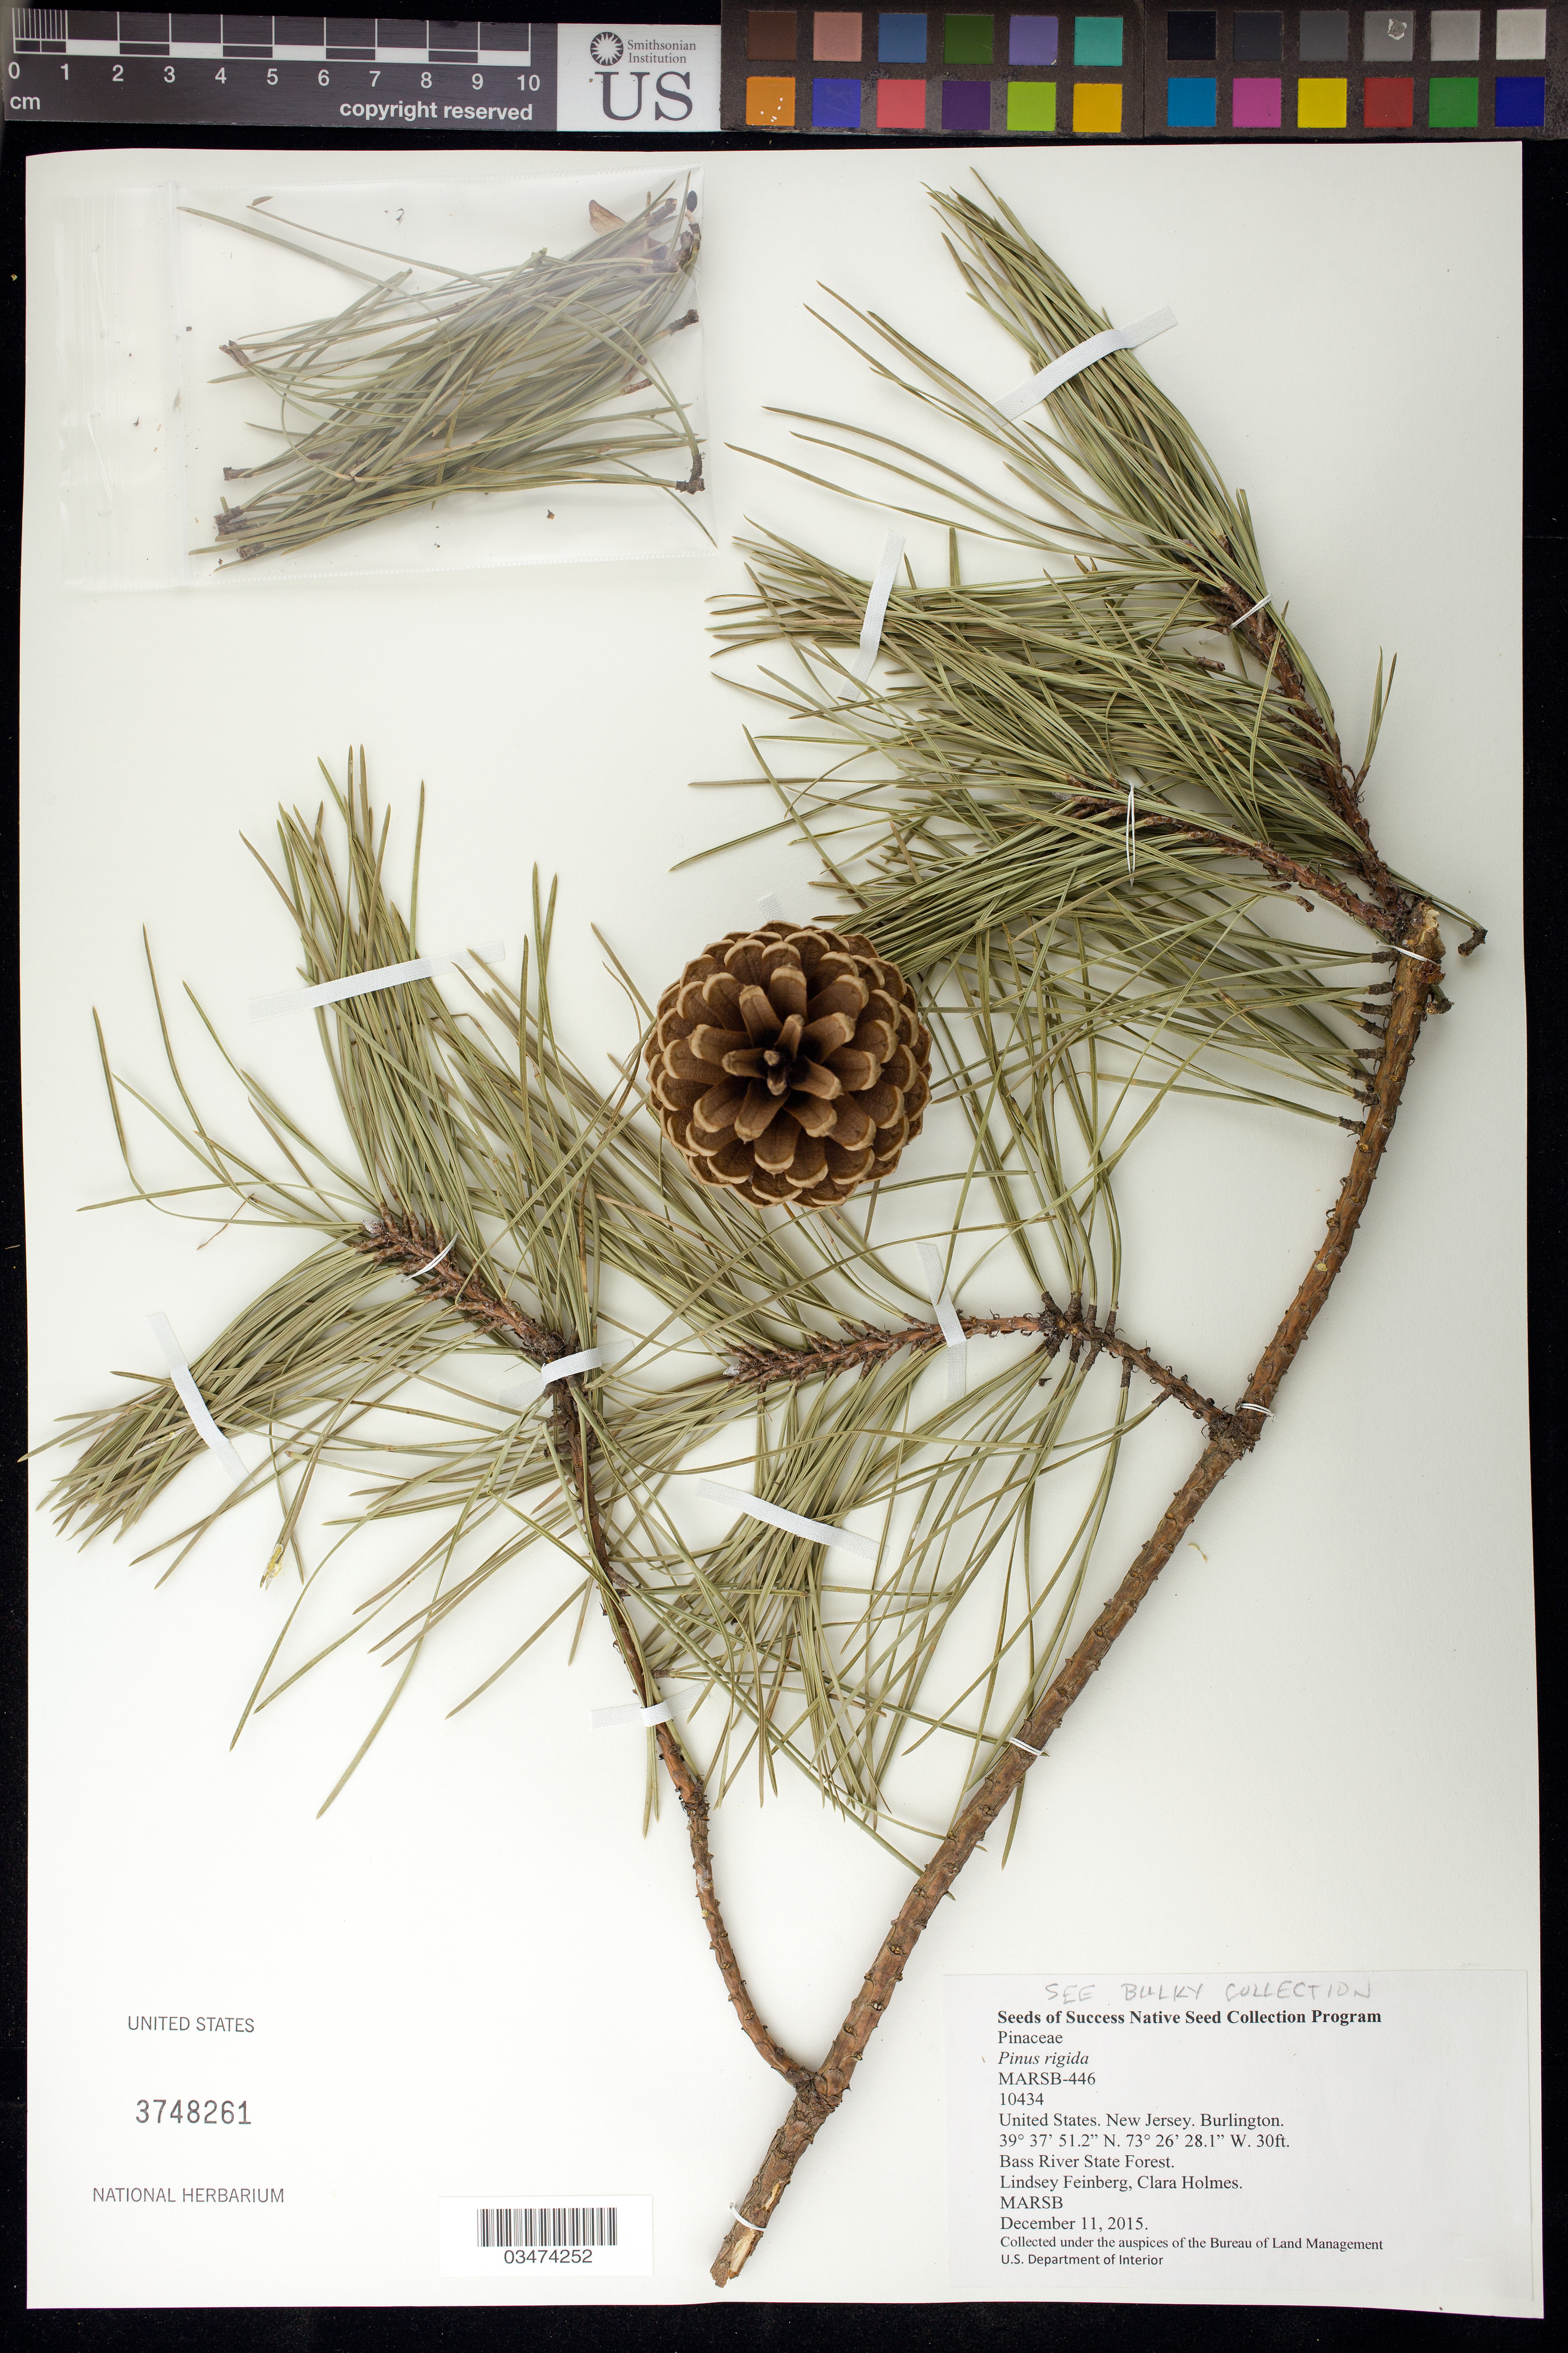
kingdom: Plantae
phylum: Tracheophyta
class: Pinopsida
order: Pinales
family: Pinaceae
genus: Pinus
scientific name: Pinus rigida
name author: Mill.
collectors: L. Feinberg & C. Holmes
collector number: MARSB-446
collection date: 2015-12-11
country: United States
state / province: New Jersey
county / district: Burlington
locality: Bass River State Forest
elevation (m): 9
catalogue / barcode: US 3748261